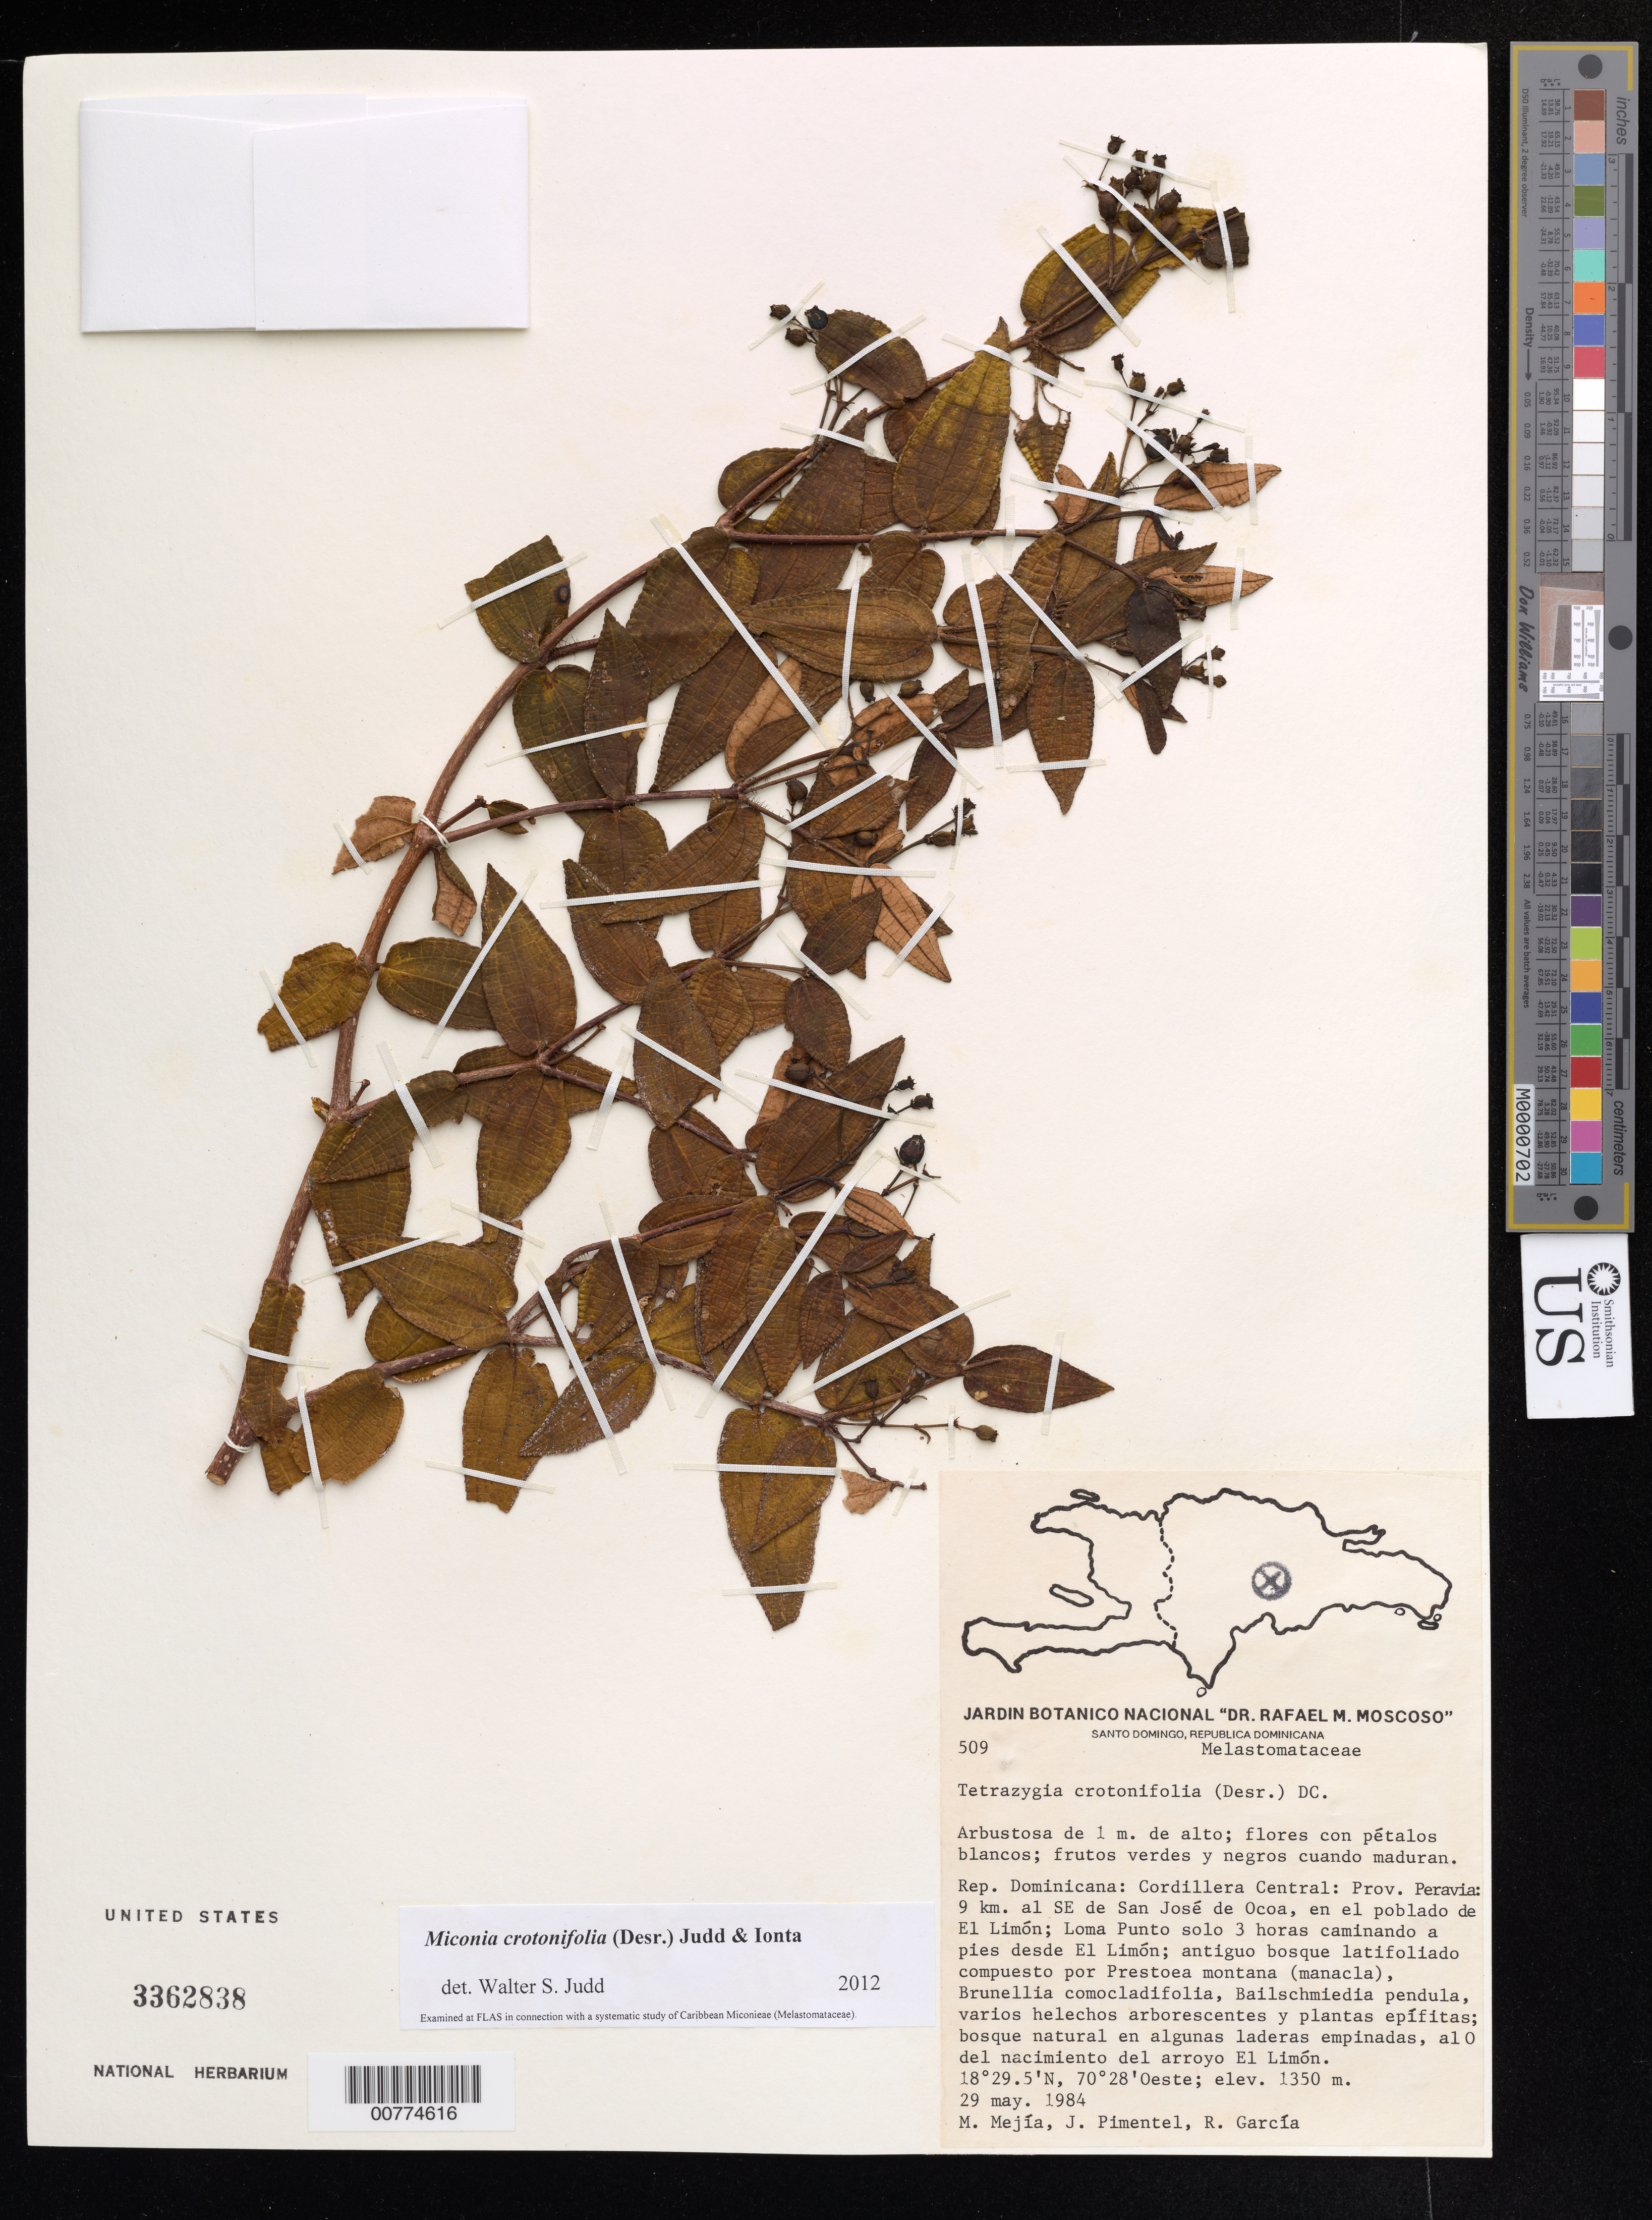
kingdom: Plantae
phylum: Tracheophyta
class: Magnoliopsida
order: Myrtales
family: Melastomataceae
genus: Miconia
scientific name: Miconia crotonifolia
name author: (Desr.) Judd & Ionta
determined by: Judd, Walter S.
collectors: M. Mejia, J. Pimentel & R. G. García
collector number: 509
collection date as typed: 29 May 1984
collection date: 1984-05-29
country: Dominican Republic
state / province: Peravia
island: Hispaniola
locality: Cordillera Central, 9 km southeast of San José de Ocoa, in El Limón village, Loma Punto only 3 hours walking from El Limón.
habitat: Old broadleaved forest, compound of Prestoea montana (manacla), Brunellia comocladifolia, Bailschmiedia pendula, some ferns.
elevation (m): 1350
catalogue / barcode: US 3362838